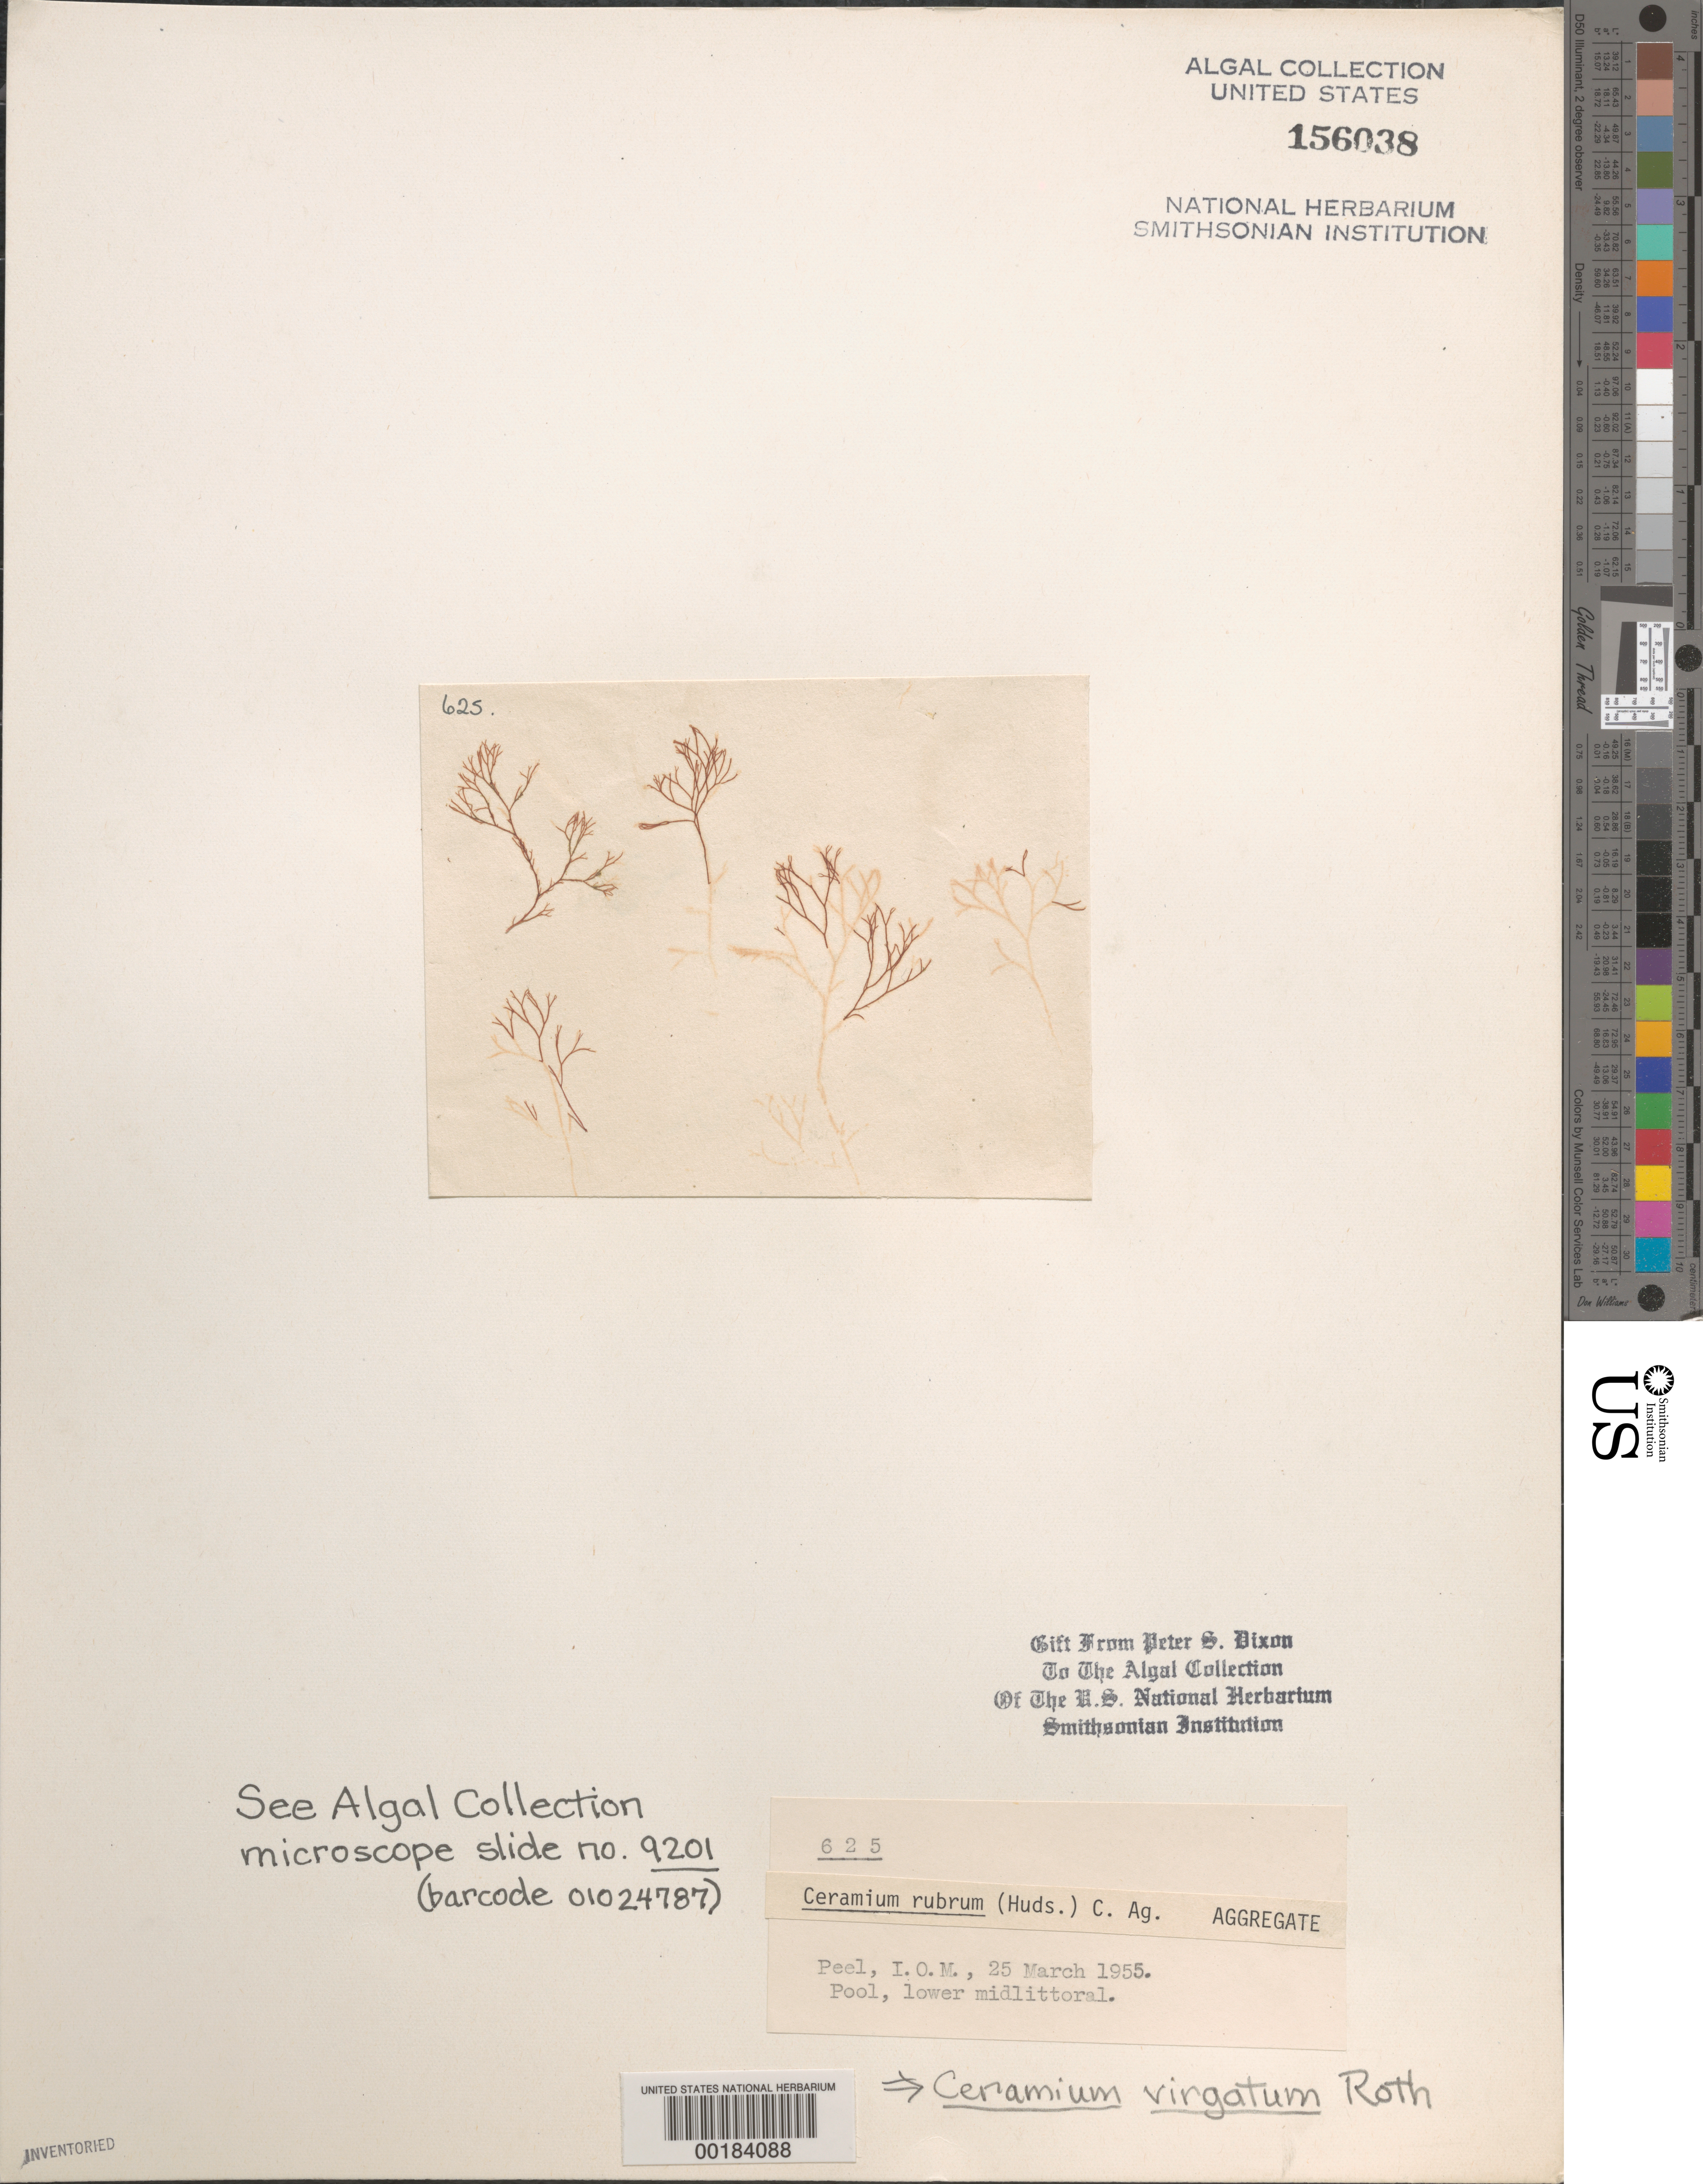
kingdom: Plantae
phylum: Rhodophyta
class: Florideophyceae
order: Ceramiales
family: Ceramiaceae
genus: Ceramium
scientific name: Ceramium virgatum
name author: Roth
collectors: P. S. Dixon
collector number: PSD 625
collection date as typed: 25 Mar 1955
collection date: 1955-03-25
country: United Kingdom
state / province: England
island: Isle of Man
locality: Peel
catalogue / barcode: US 156038